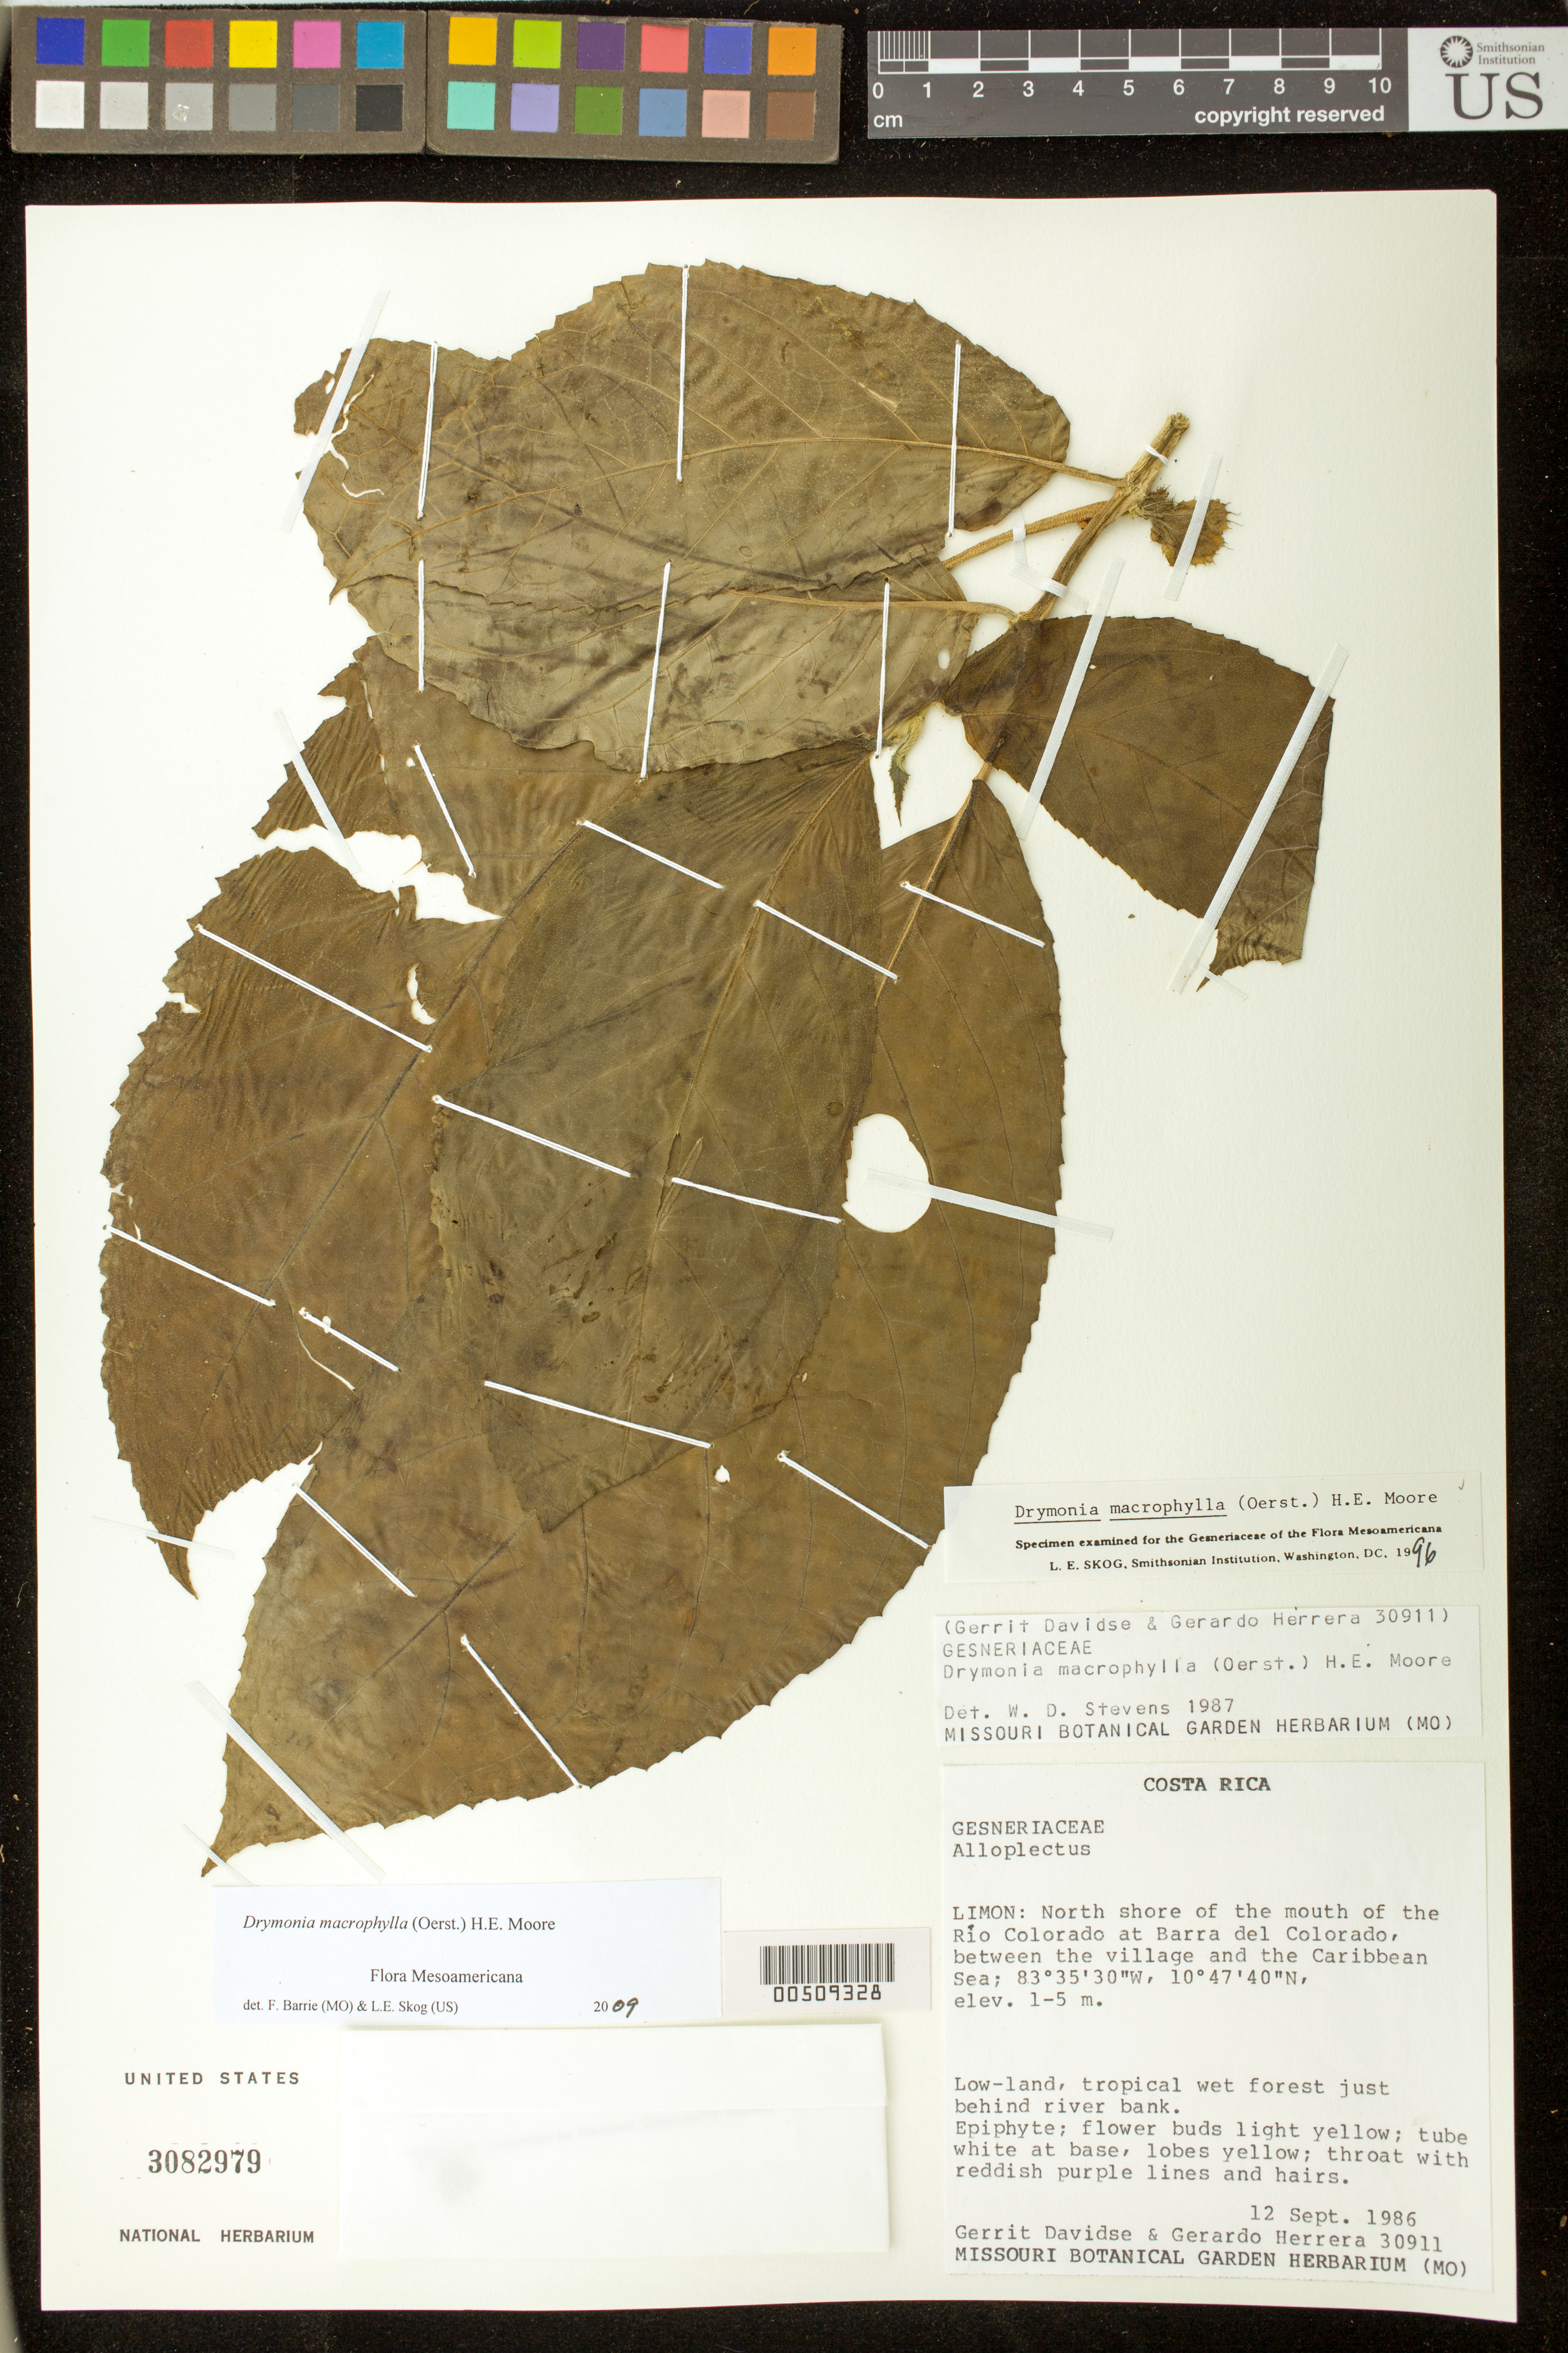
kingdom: Plantae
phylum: Tracheophyta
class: Magnoliopsida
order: Lamiales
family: Gesneriaceae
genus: Drymonia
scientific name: Drymonia macrophylla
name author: (Oerst.) H.E. Moore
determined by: Skog, Laurence E.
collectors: G. Davidse & G. Herrera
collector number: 30911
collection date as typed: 12 Sep 1986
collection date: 1986-09-12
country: Costa Rica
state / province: Limón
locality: North shore of the mouth of the Río Colorado at Barra del Colorado, between the village and the Caribbean Sea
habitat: Low-land, tropical wet forest just behind the river bank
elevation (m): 1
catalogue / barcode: US 3082979